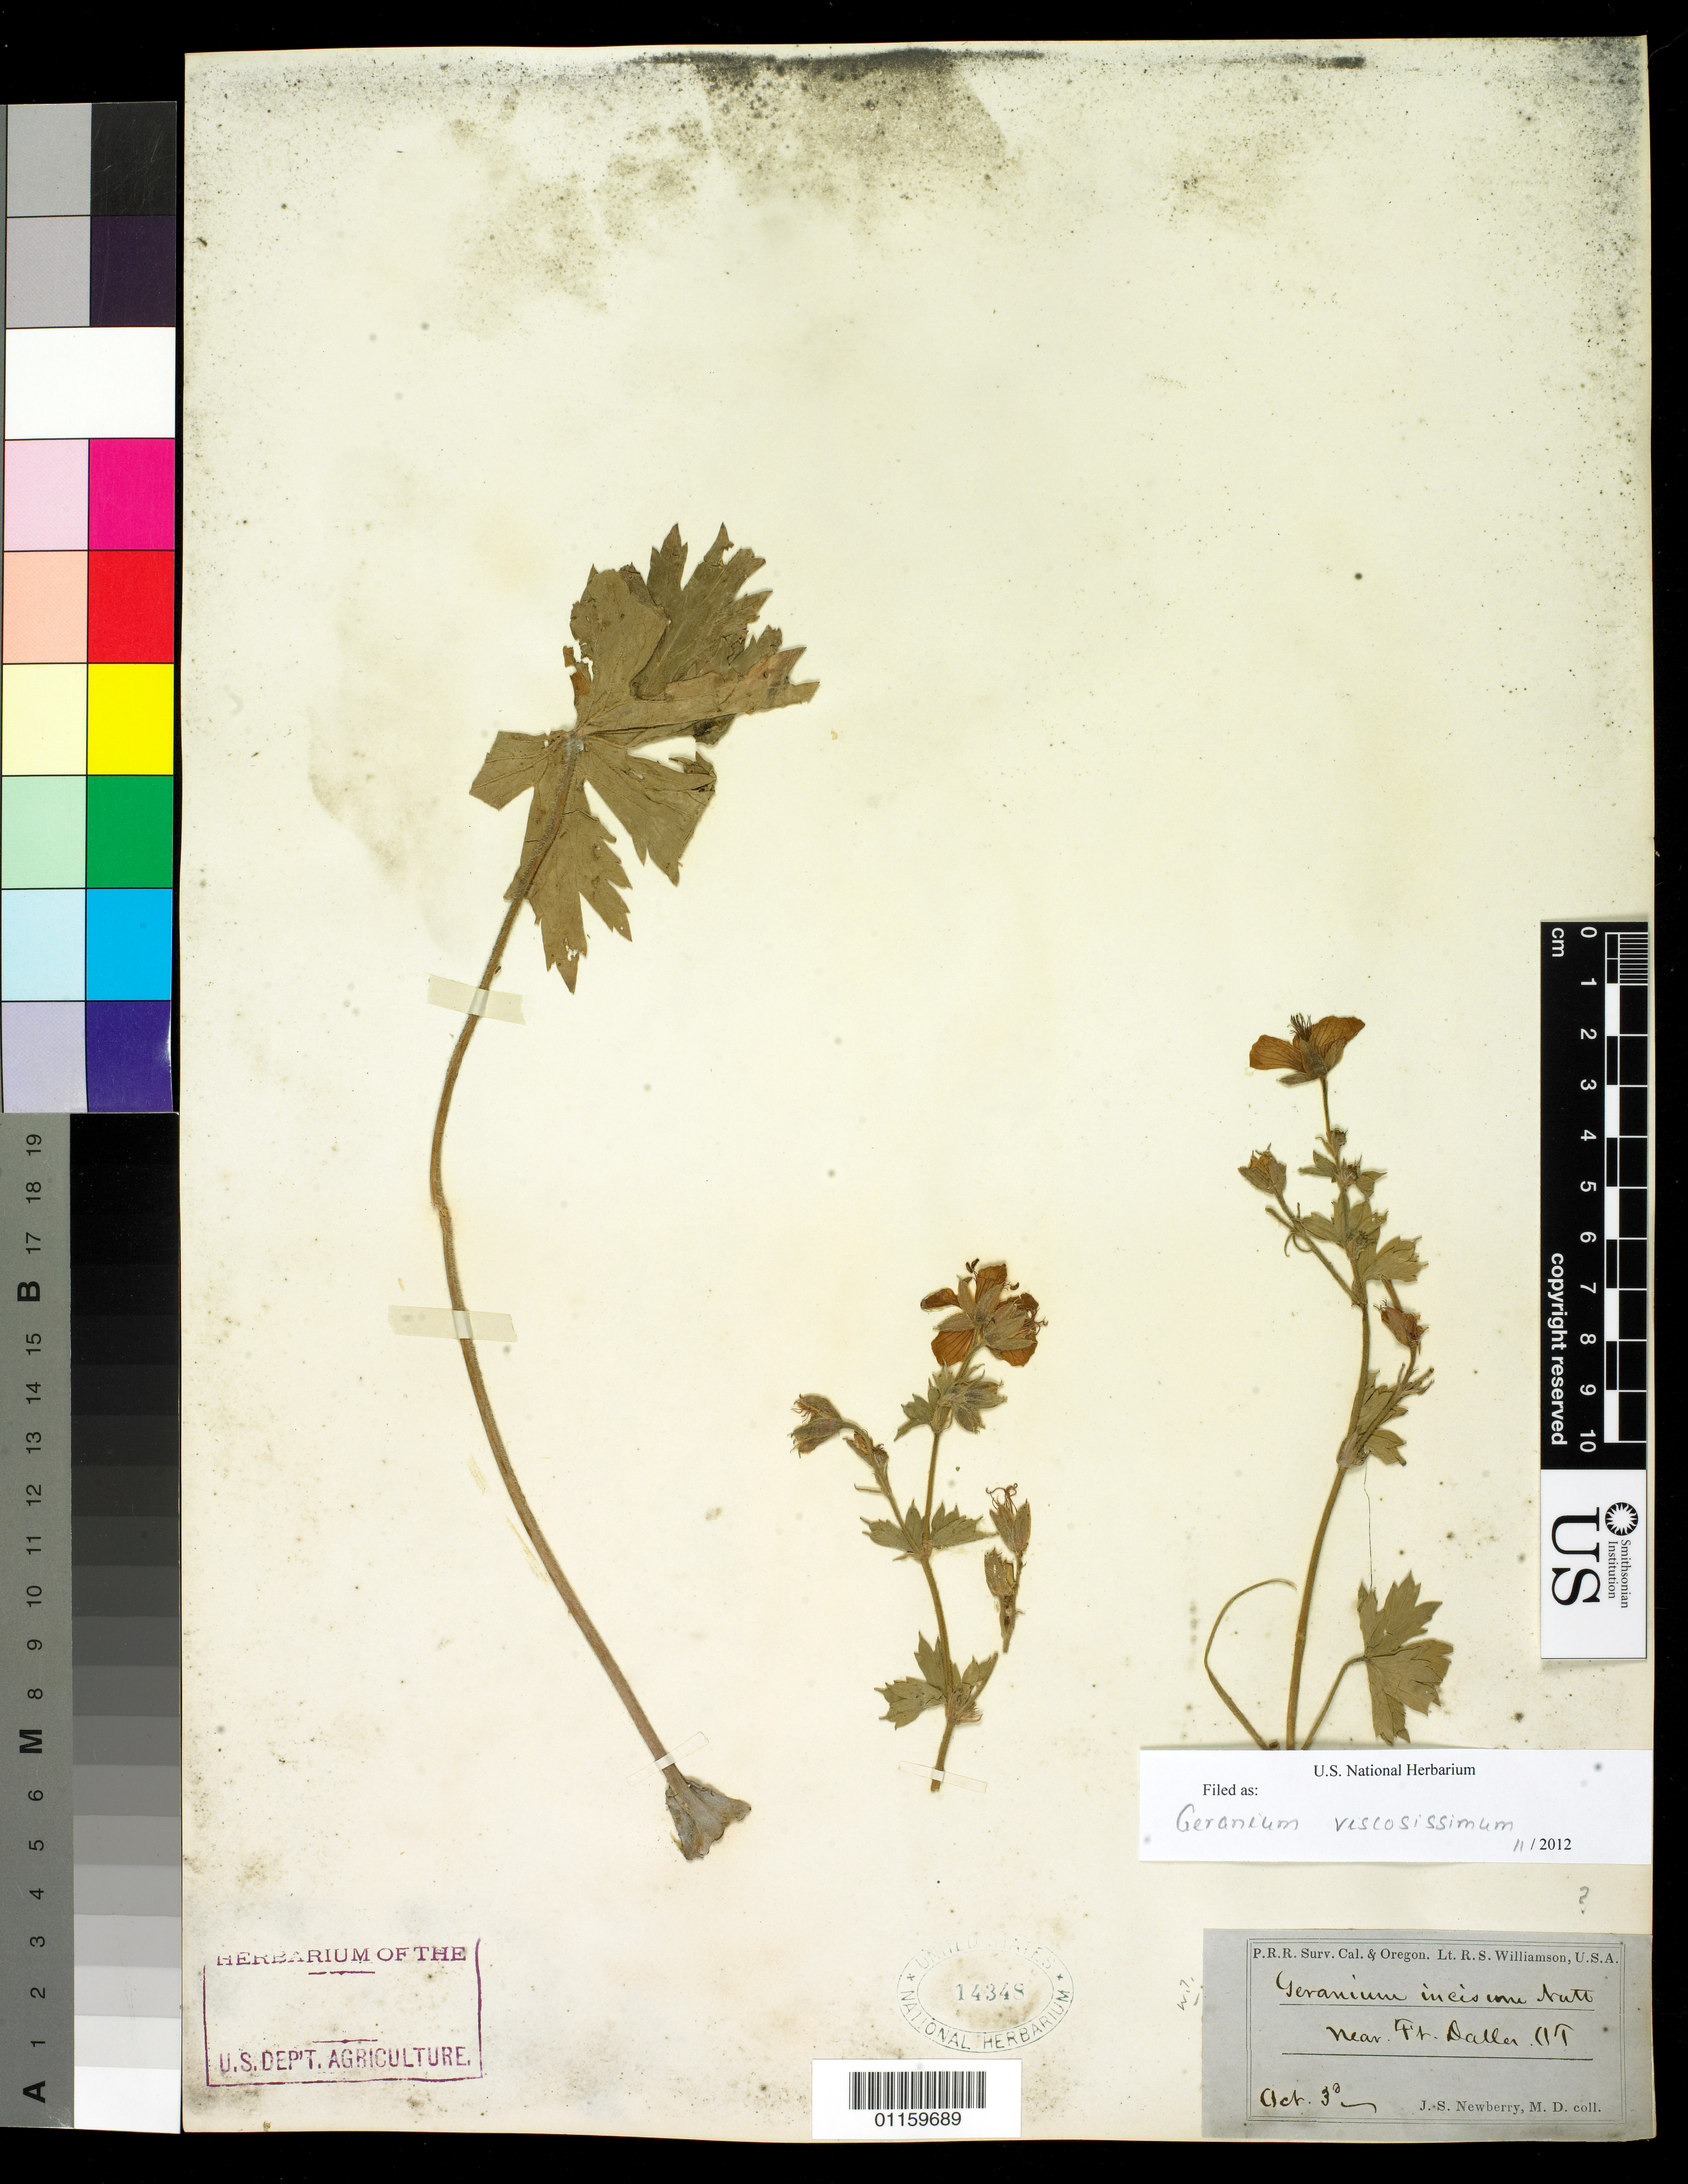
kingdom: Plantae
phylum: Tracheophyta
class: Magnoliopsida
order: Geraniales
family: Geraniaceae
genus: Geranium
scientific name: Geranium viscosissimum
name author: Fisch. & C.A. Mey.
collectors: J. S. Newberry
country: United States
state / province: Texas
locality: Near Ft. Dallas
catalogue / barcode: US 14348